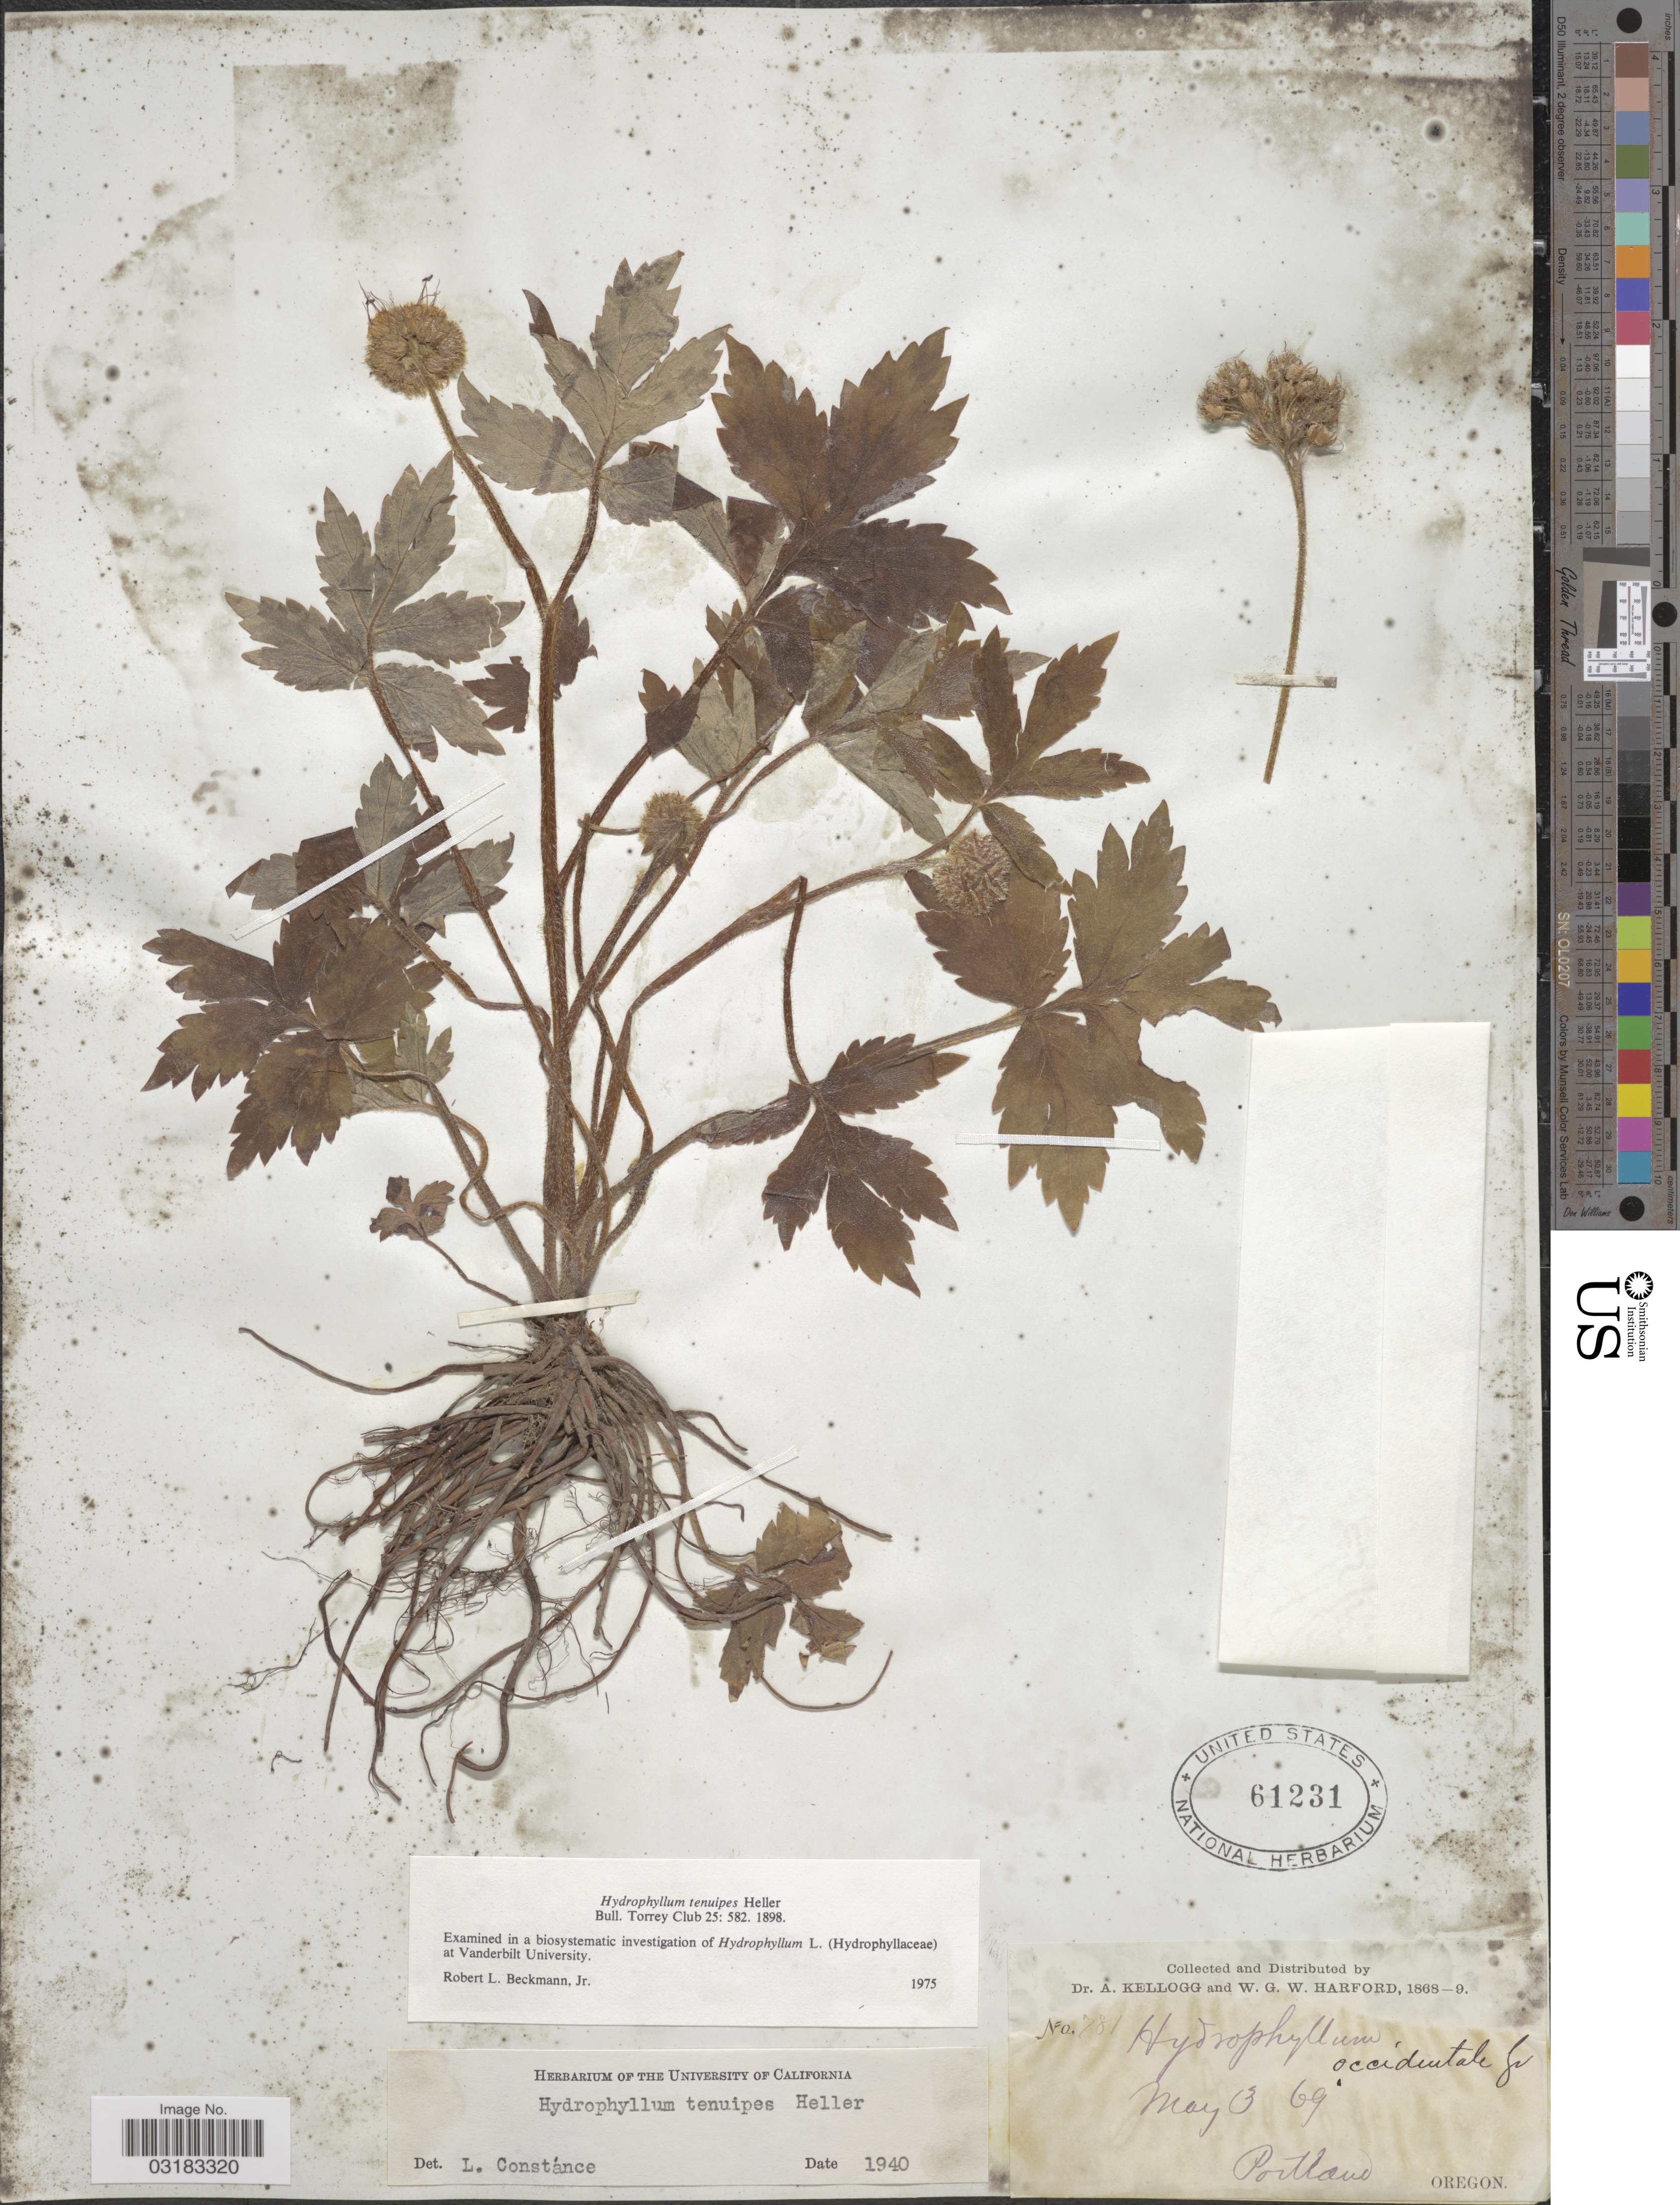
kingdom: Plantae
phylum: Tracheophyta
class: Magnoliopsida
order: Boraginales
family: Hydrophyllaceae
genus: Hydrophyllum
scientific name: Hydrophyllum tenuipes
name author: A. Heller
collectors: A. Kellogg & W. G. W. Harford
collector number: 781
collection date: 1869-05-03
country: United States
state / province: Oregon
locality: Portland.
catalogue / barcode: US 61231